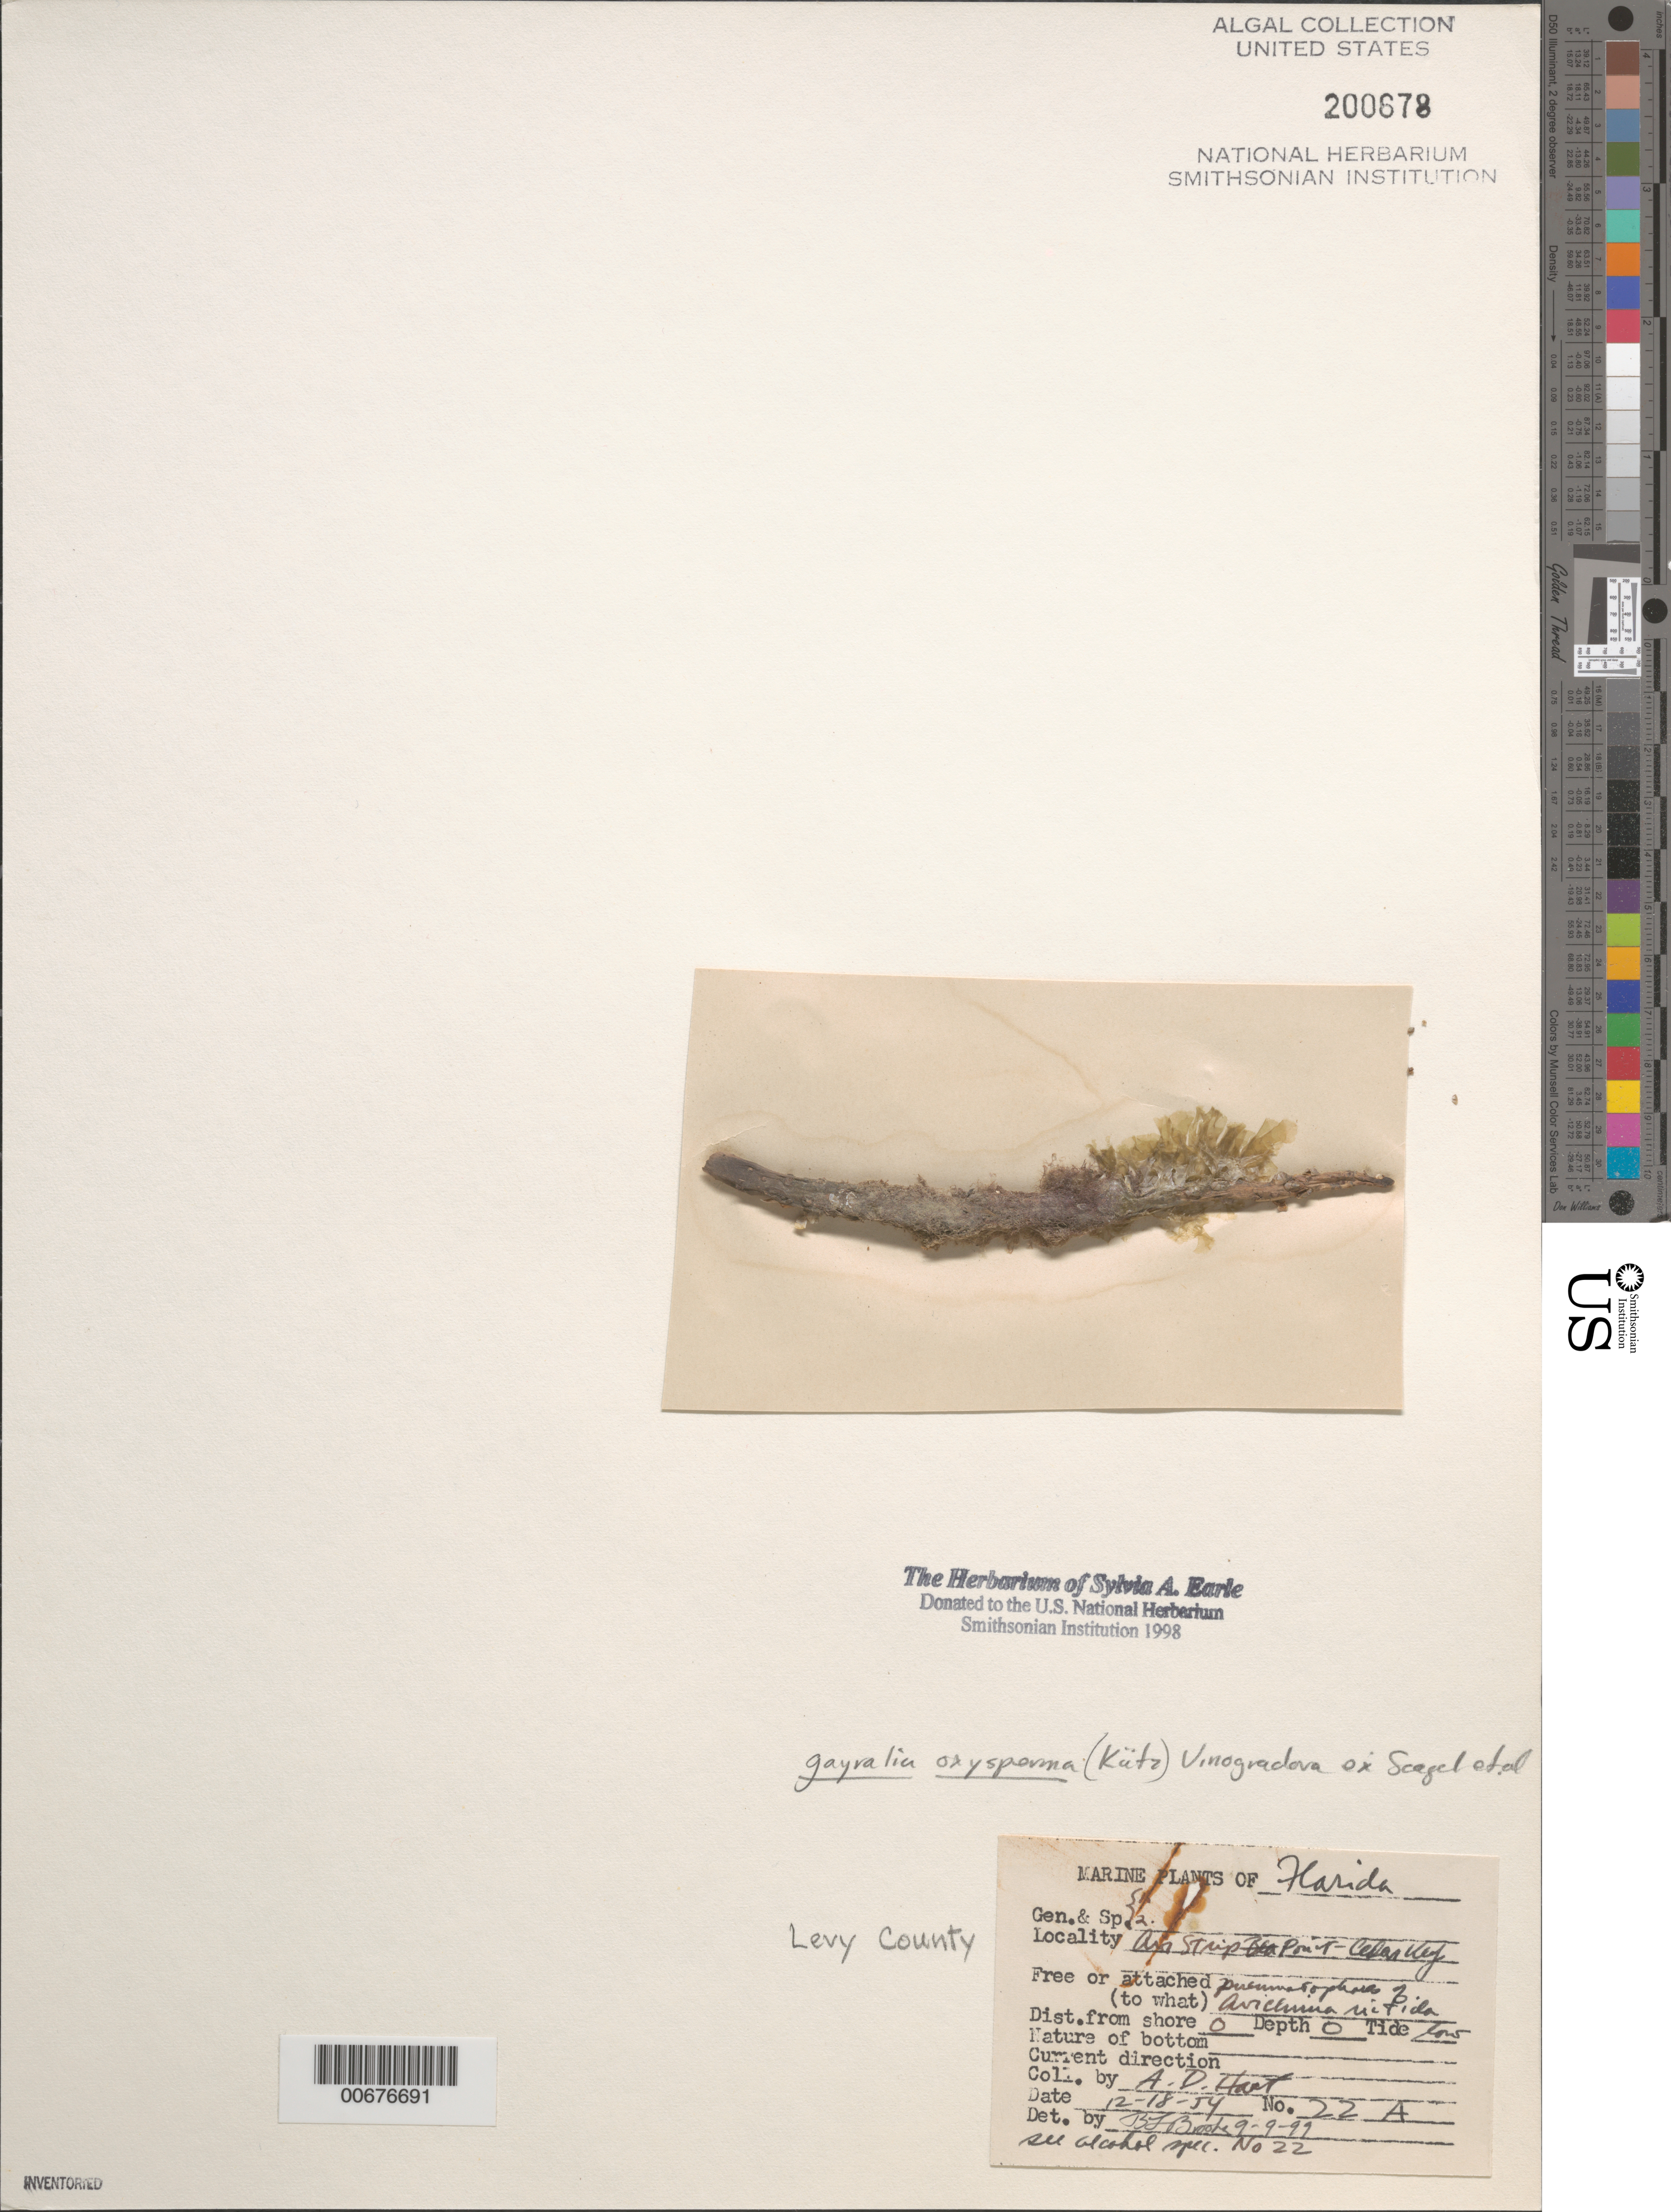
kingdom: Plantae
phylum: Chlorophyta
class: Ulvophyceae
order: Ulvales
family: Gayraliaceae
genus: Gayralia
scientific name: Gayralia oxysperma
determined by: Brooks, B. L., (BOT), Smithsonian Institution - National Museum of Natural History (UNITED STATES)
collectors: A. D. Hart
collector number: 22A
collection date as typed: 18 Dec 1954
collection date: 1954-12-18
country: United States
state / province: Florida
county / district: Levy County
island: Cedar Keys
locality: Airstrip Point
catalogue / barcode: US 200678